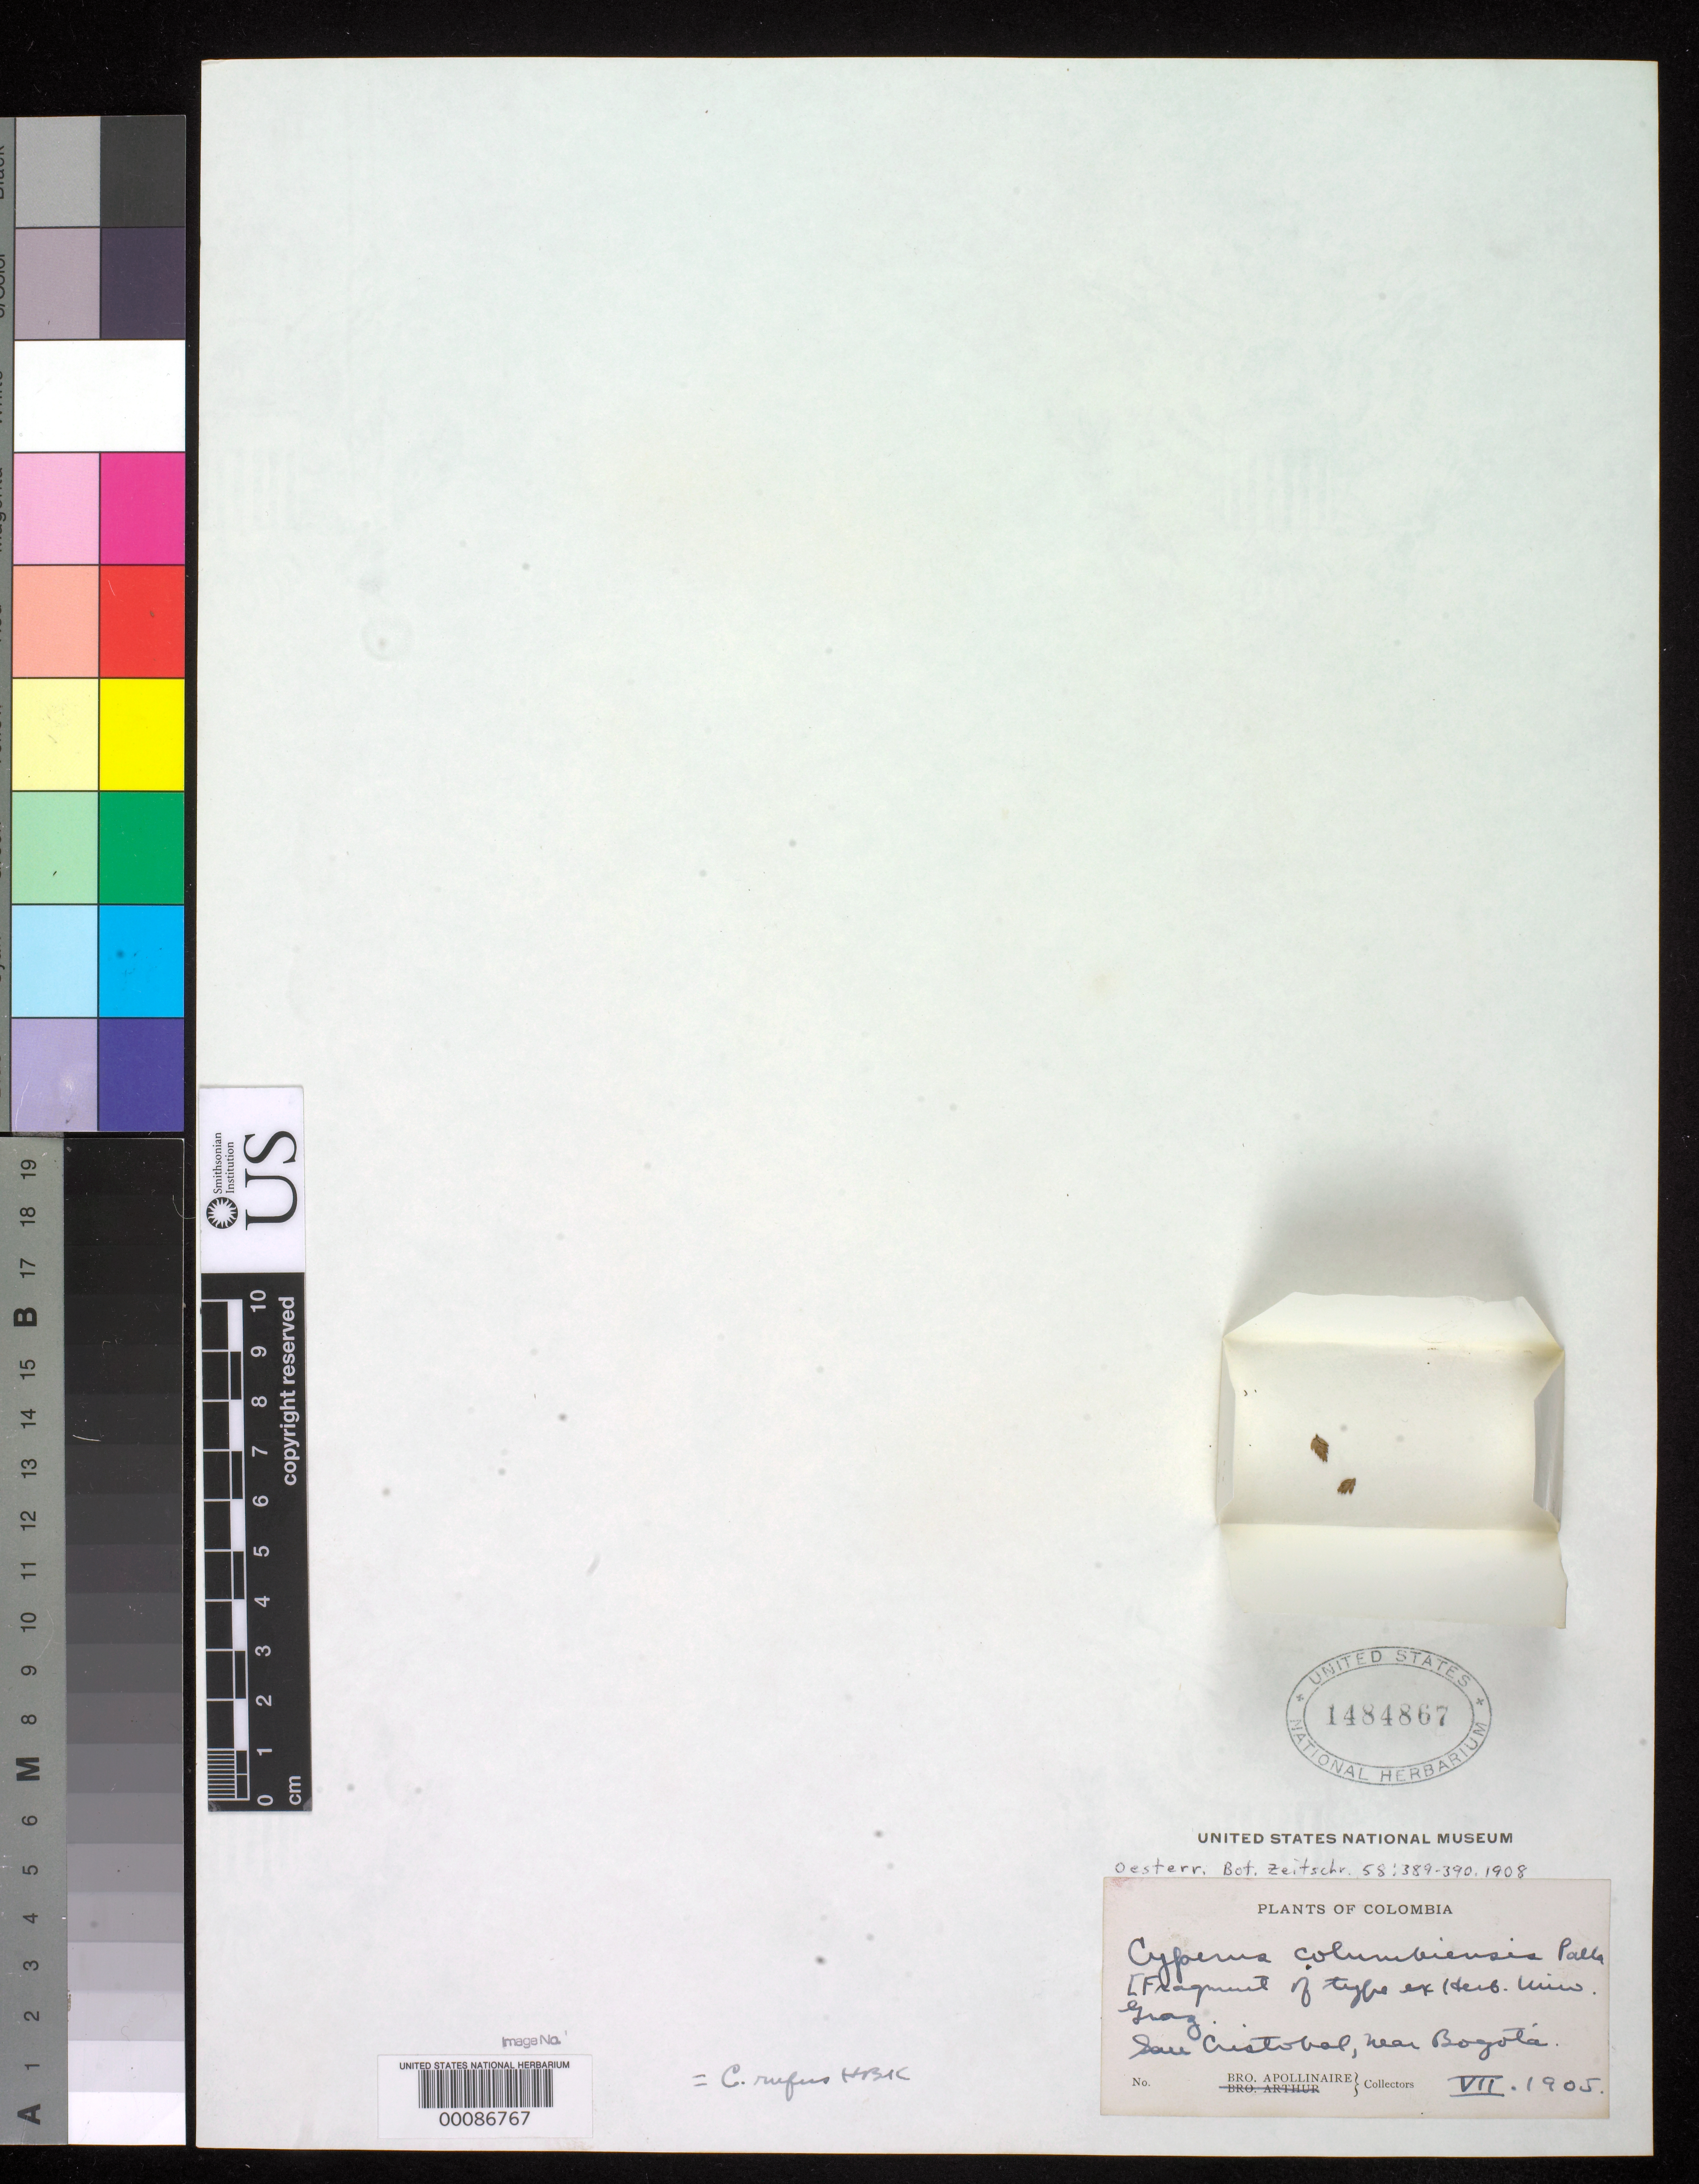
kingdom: Plantae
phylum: Tracheophyta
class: Liliopsida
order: Poales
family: Cyperaceae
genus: Cyperus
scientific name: Cyperus columbiensis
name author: Palla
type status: Type Fragment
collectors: B. Apollinar-Maria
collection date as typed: Jul 1905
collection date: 1905-07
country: Colombia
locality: San Cristobal, near Bogota.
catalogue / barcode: US 1484867